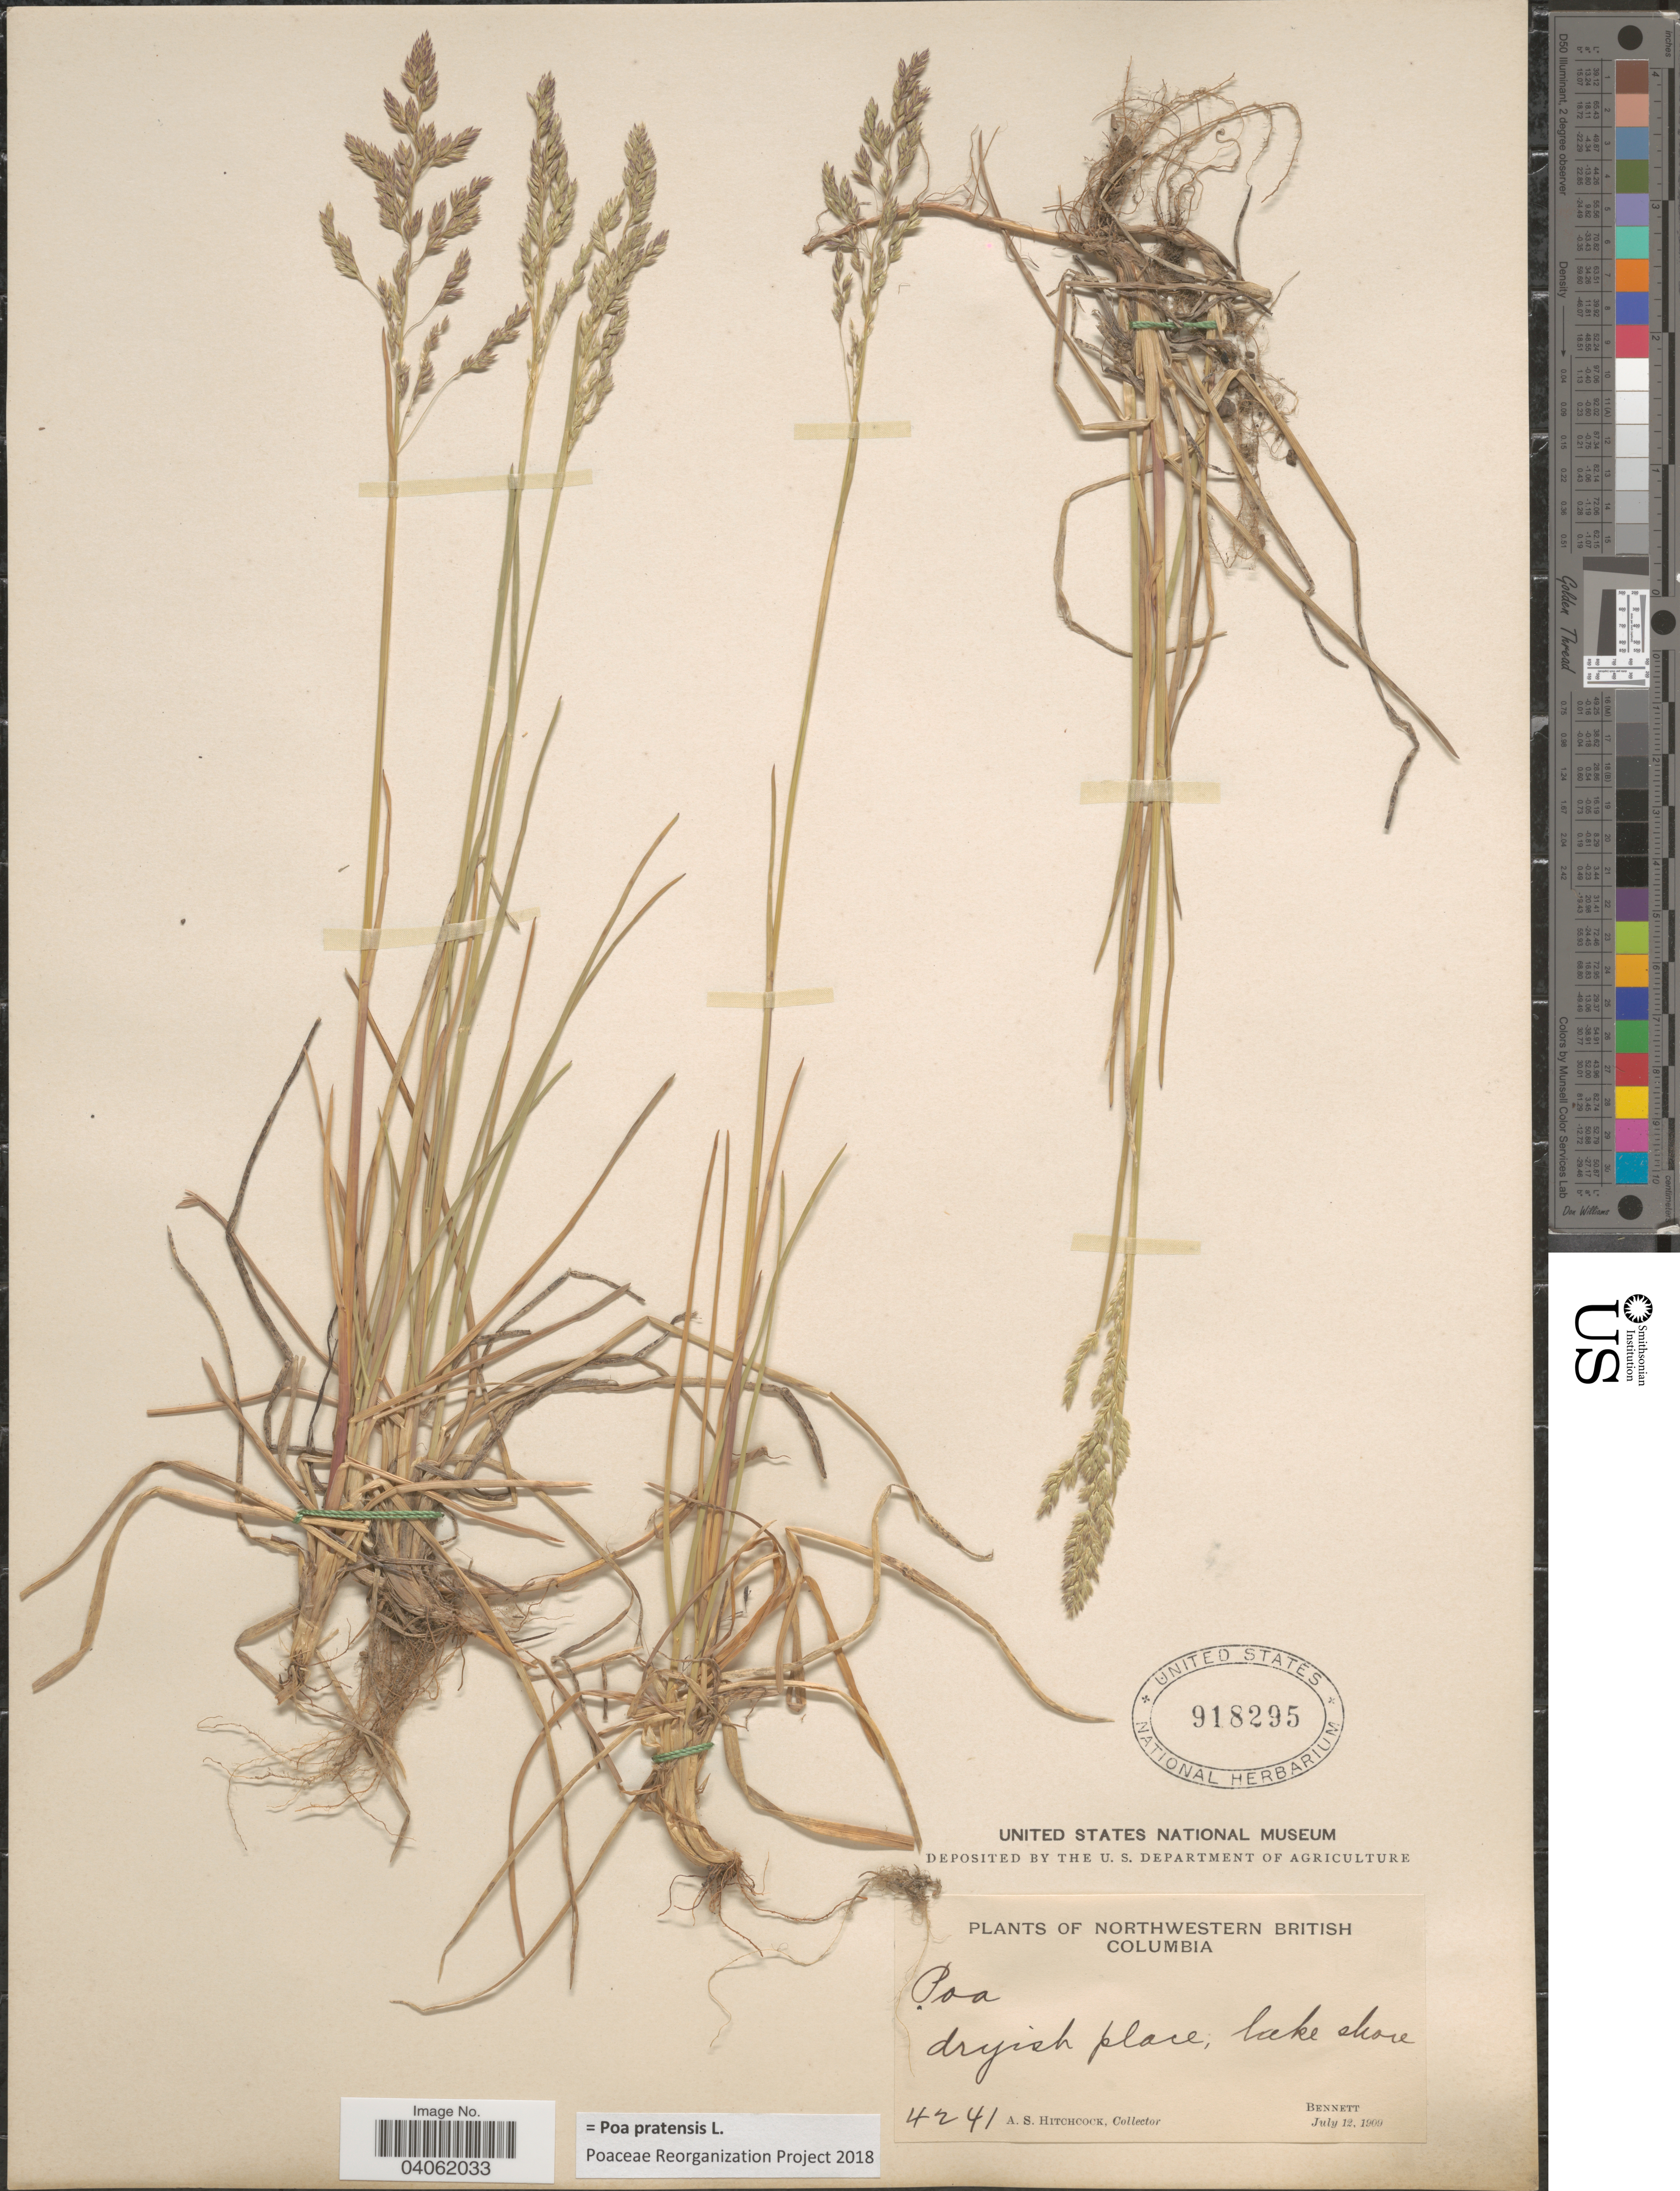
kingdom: Plantae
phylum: Tracheophyta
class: Liliopsida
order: Poales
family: Poaceae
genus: Poa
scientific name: Poa pratensis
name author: L.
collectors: A. S. Hitchcock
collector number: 4241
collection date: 1909-07-12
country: Canada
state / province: British Columbia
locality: Northwestern British Columbia. Bennett.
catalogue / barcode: US 918295